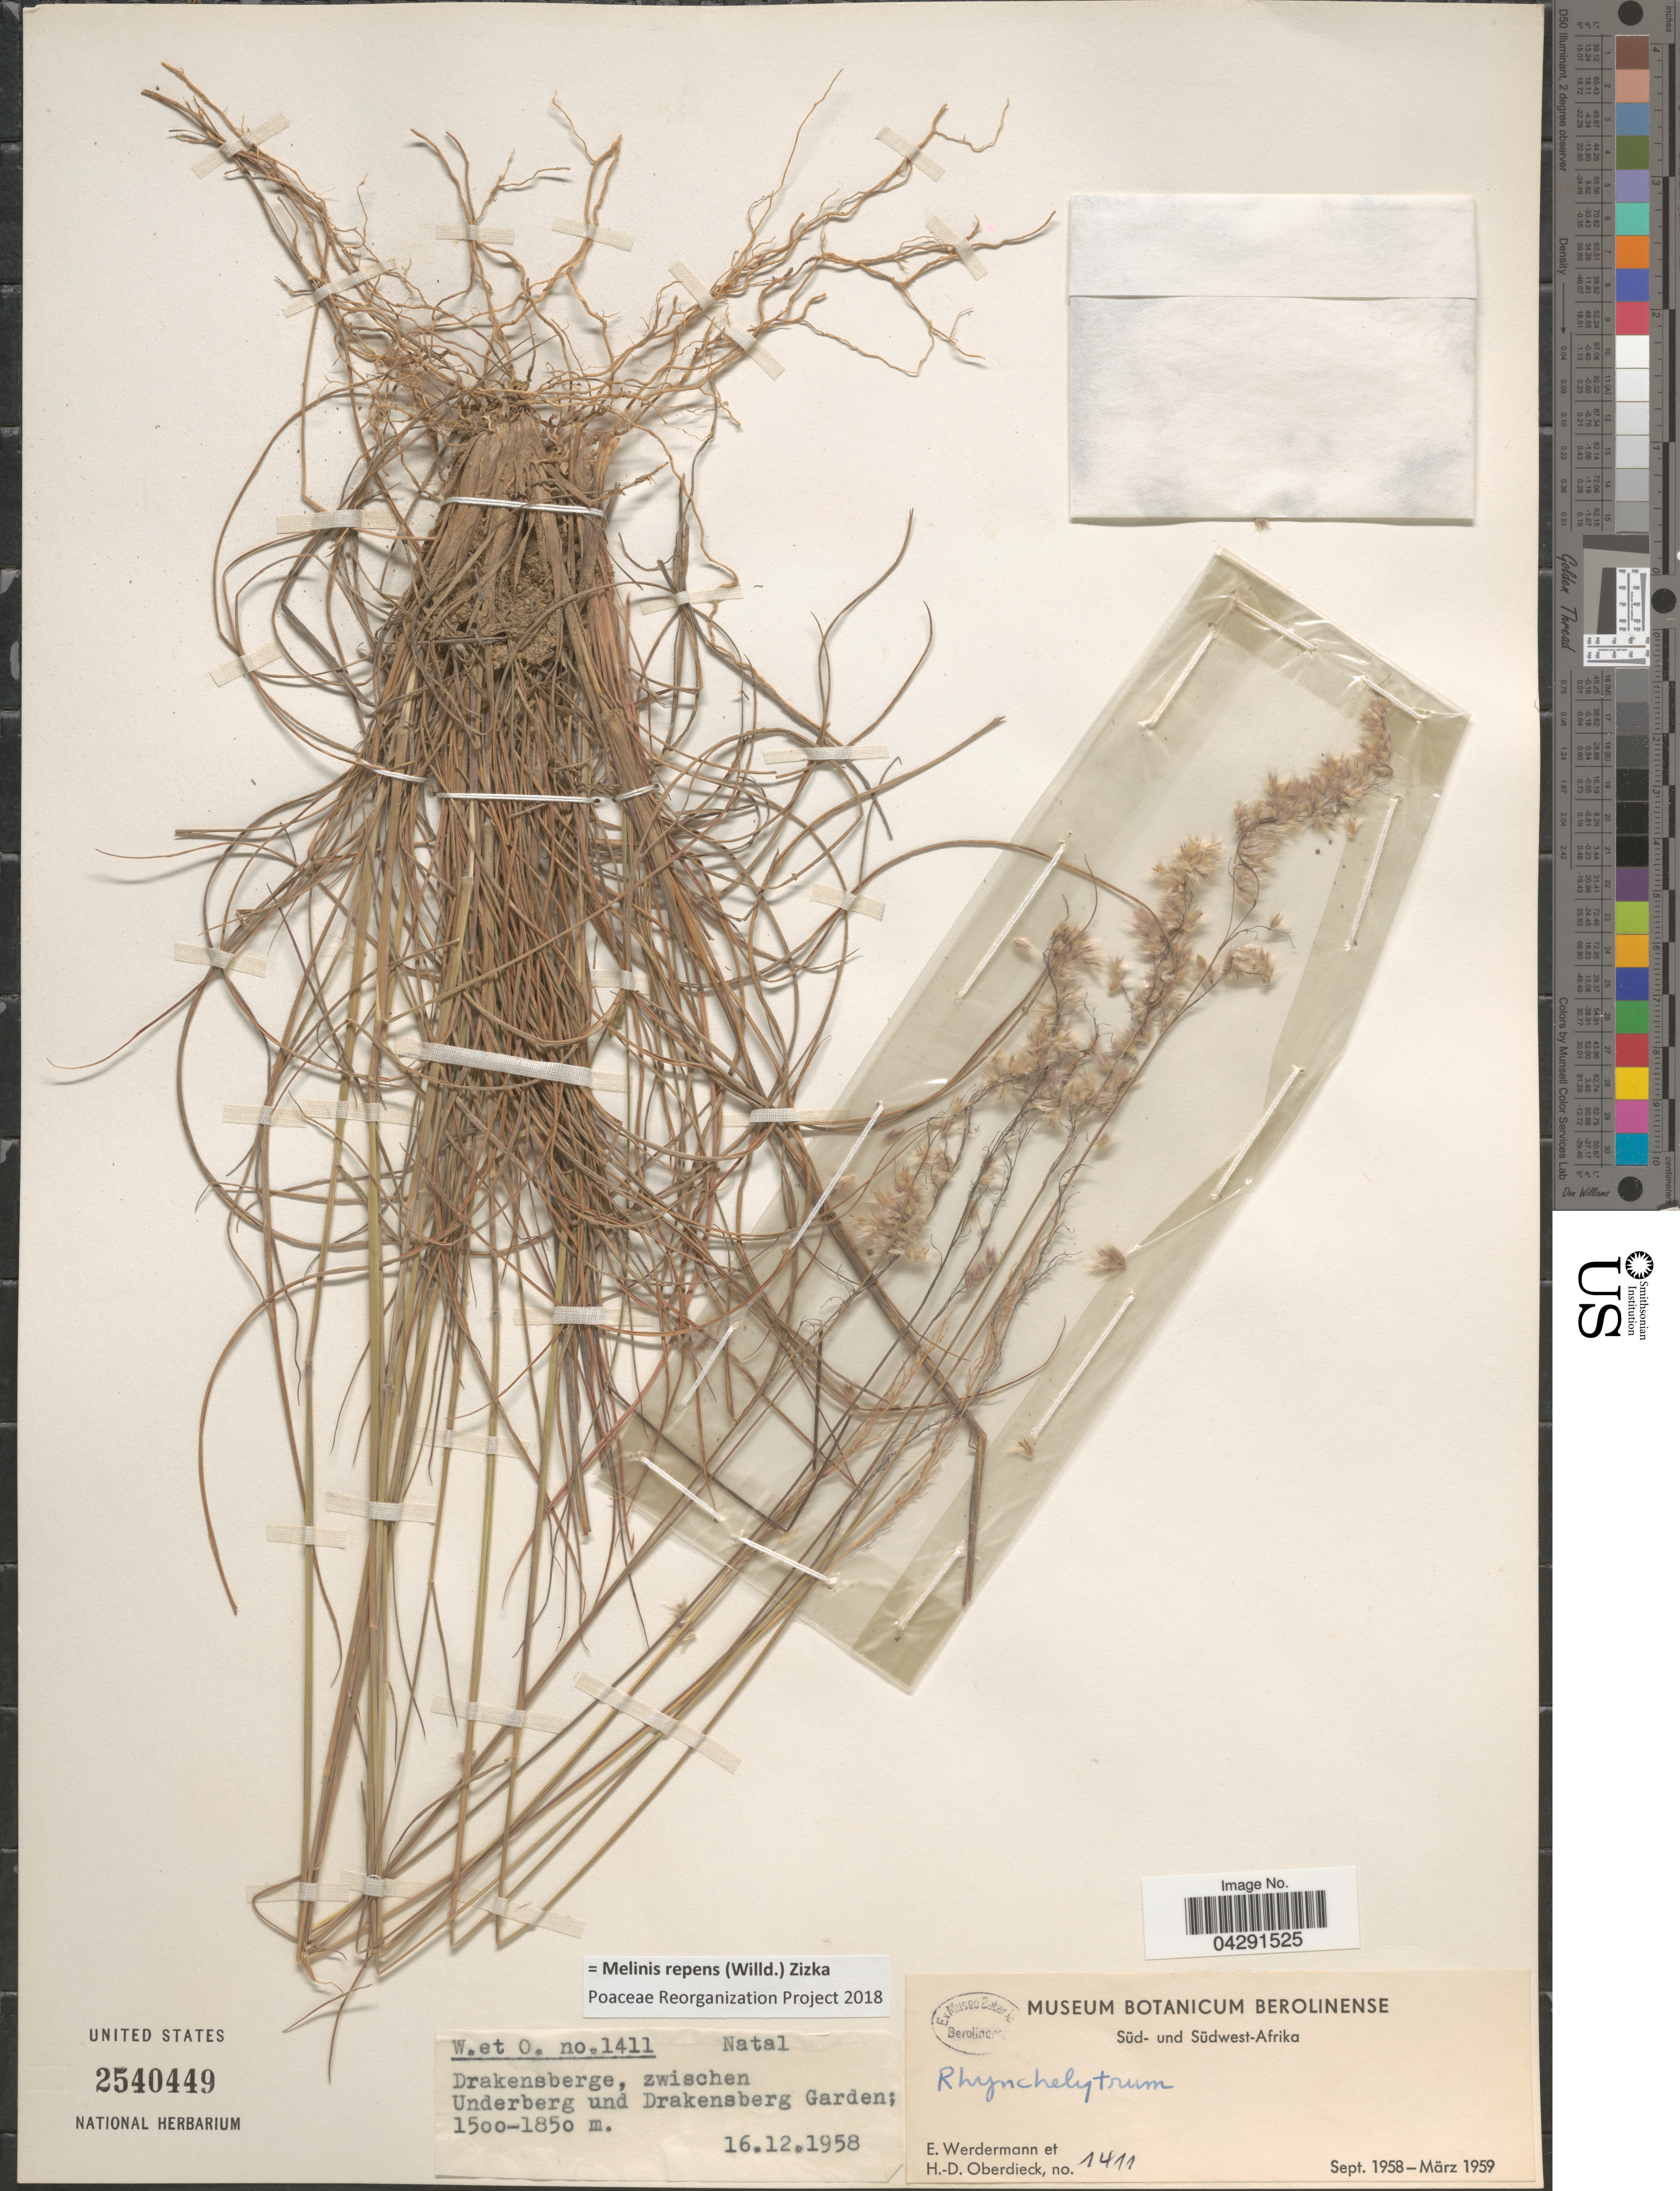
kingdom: Plantae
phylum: Tracheophyta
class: Liliopsida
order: Poales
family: Poaceae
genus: Melinis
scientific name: Melinis repens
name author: (Willd.) Zizka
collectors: E. Werdermann & H. Oberdieck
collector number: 1411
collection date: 1958-12-16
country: South Africa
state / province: KwaZulu-Natal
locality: Natal. Drakensberge, zwischen Underberg und Drakensberg Garden.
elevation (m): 1500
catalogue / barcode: US 2540449